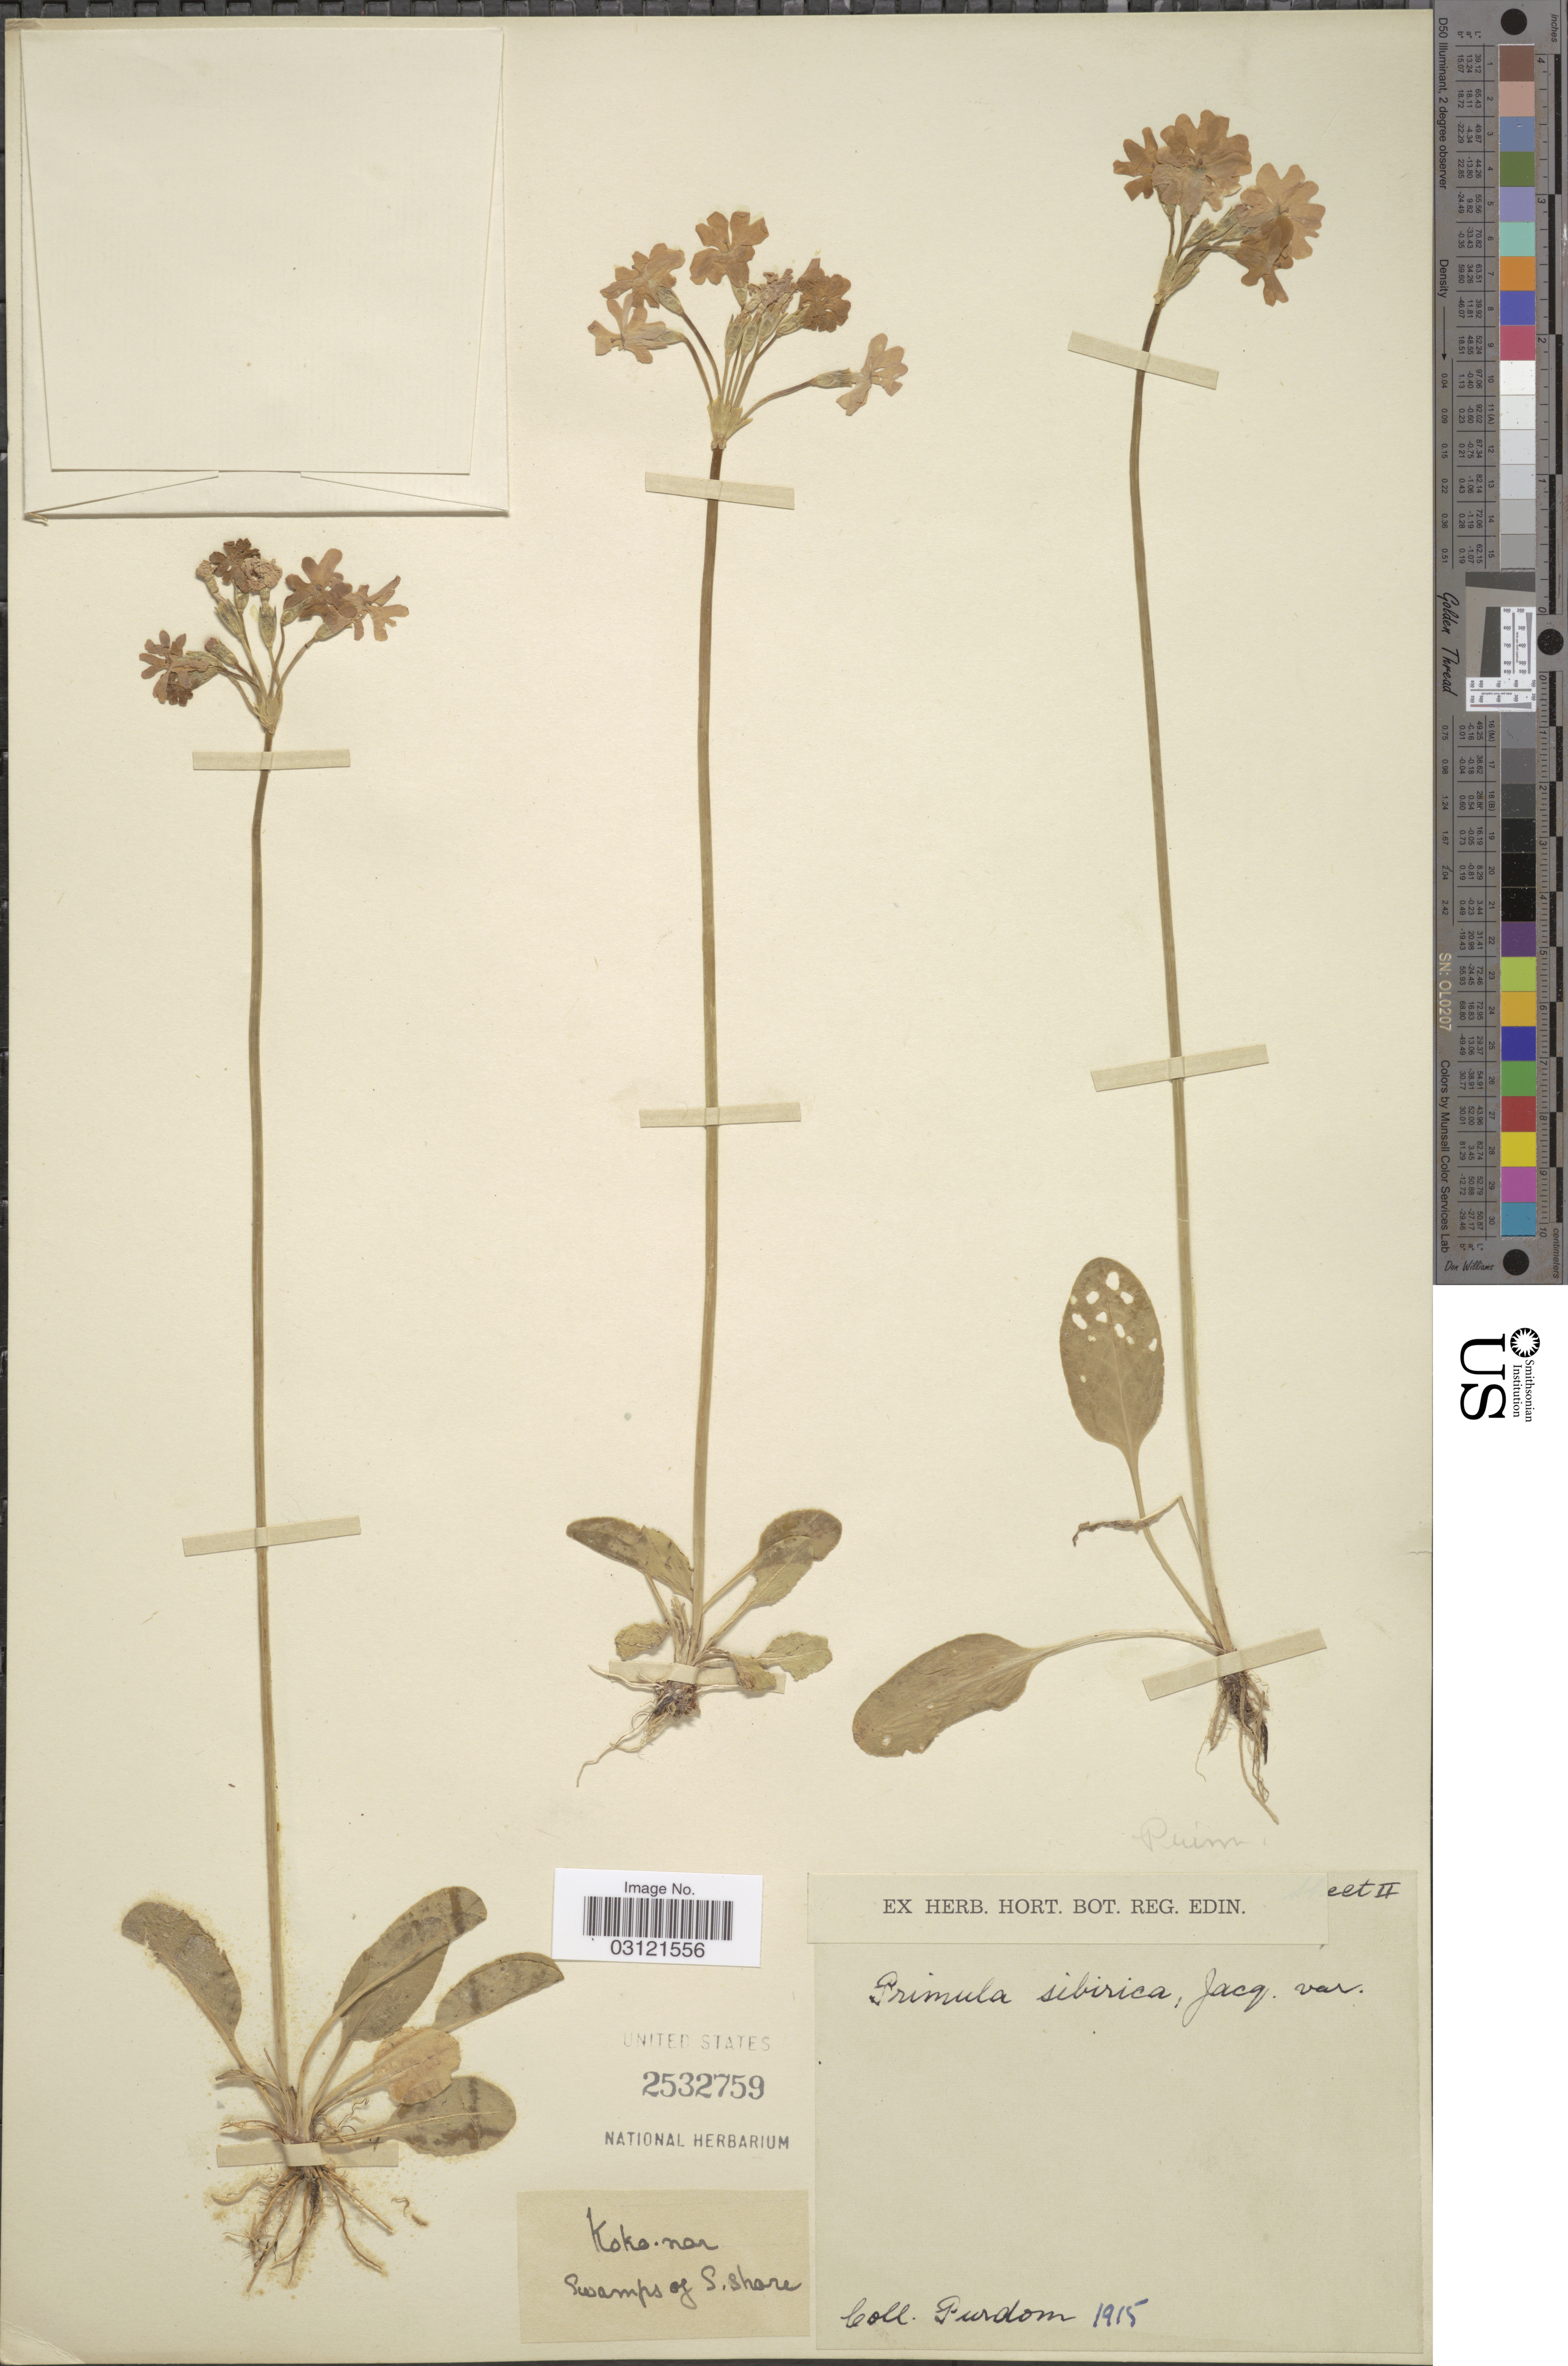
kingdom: Plantae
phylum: Tracheophyta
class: Magnoliopsida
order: Ericales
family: Primulaceae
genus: Primula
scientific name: Primula nutans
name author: Georgi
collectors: W. Purdom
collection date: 1915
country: China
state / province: Gansu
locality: Koko-nor. Swamps of S. shore.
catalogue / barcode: US 2532759